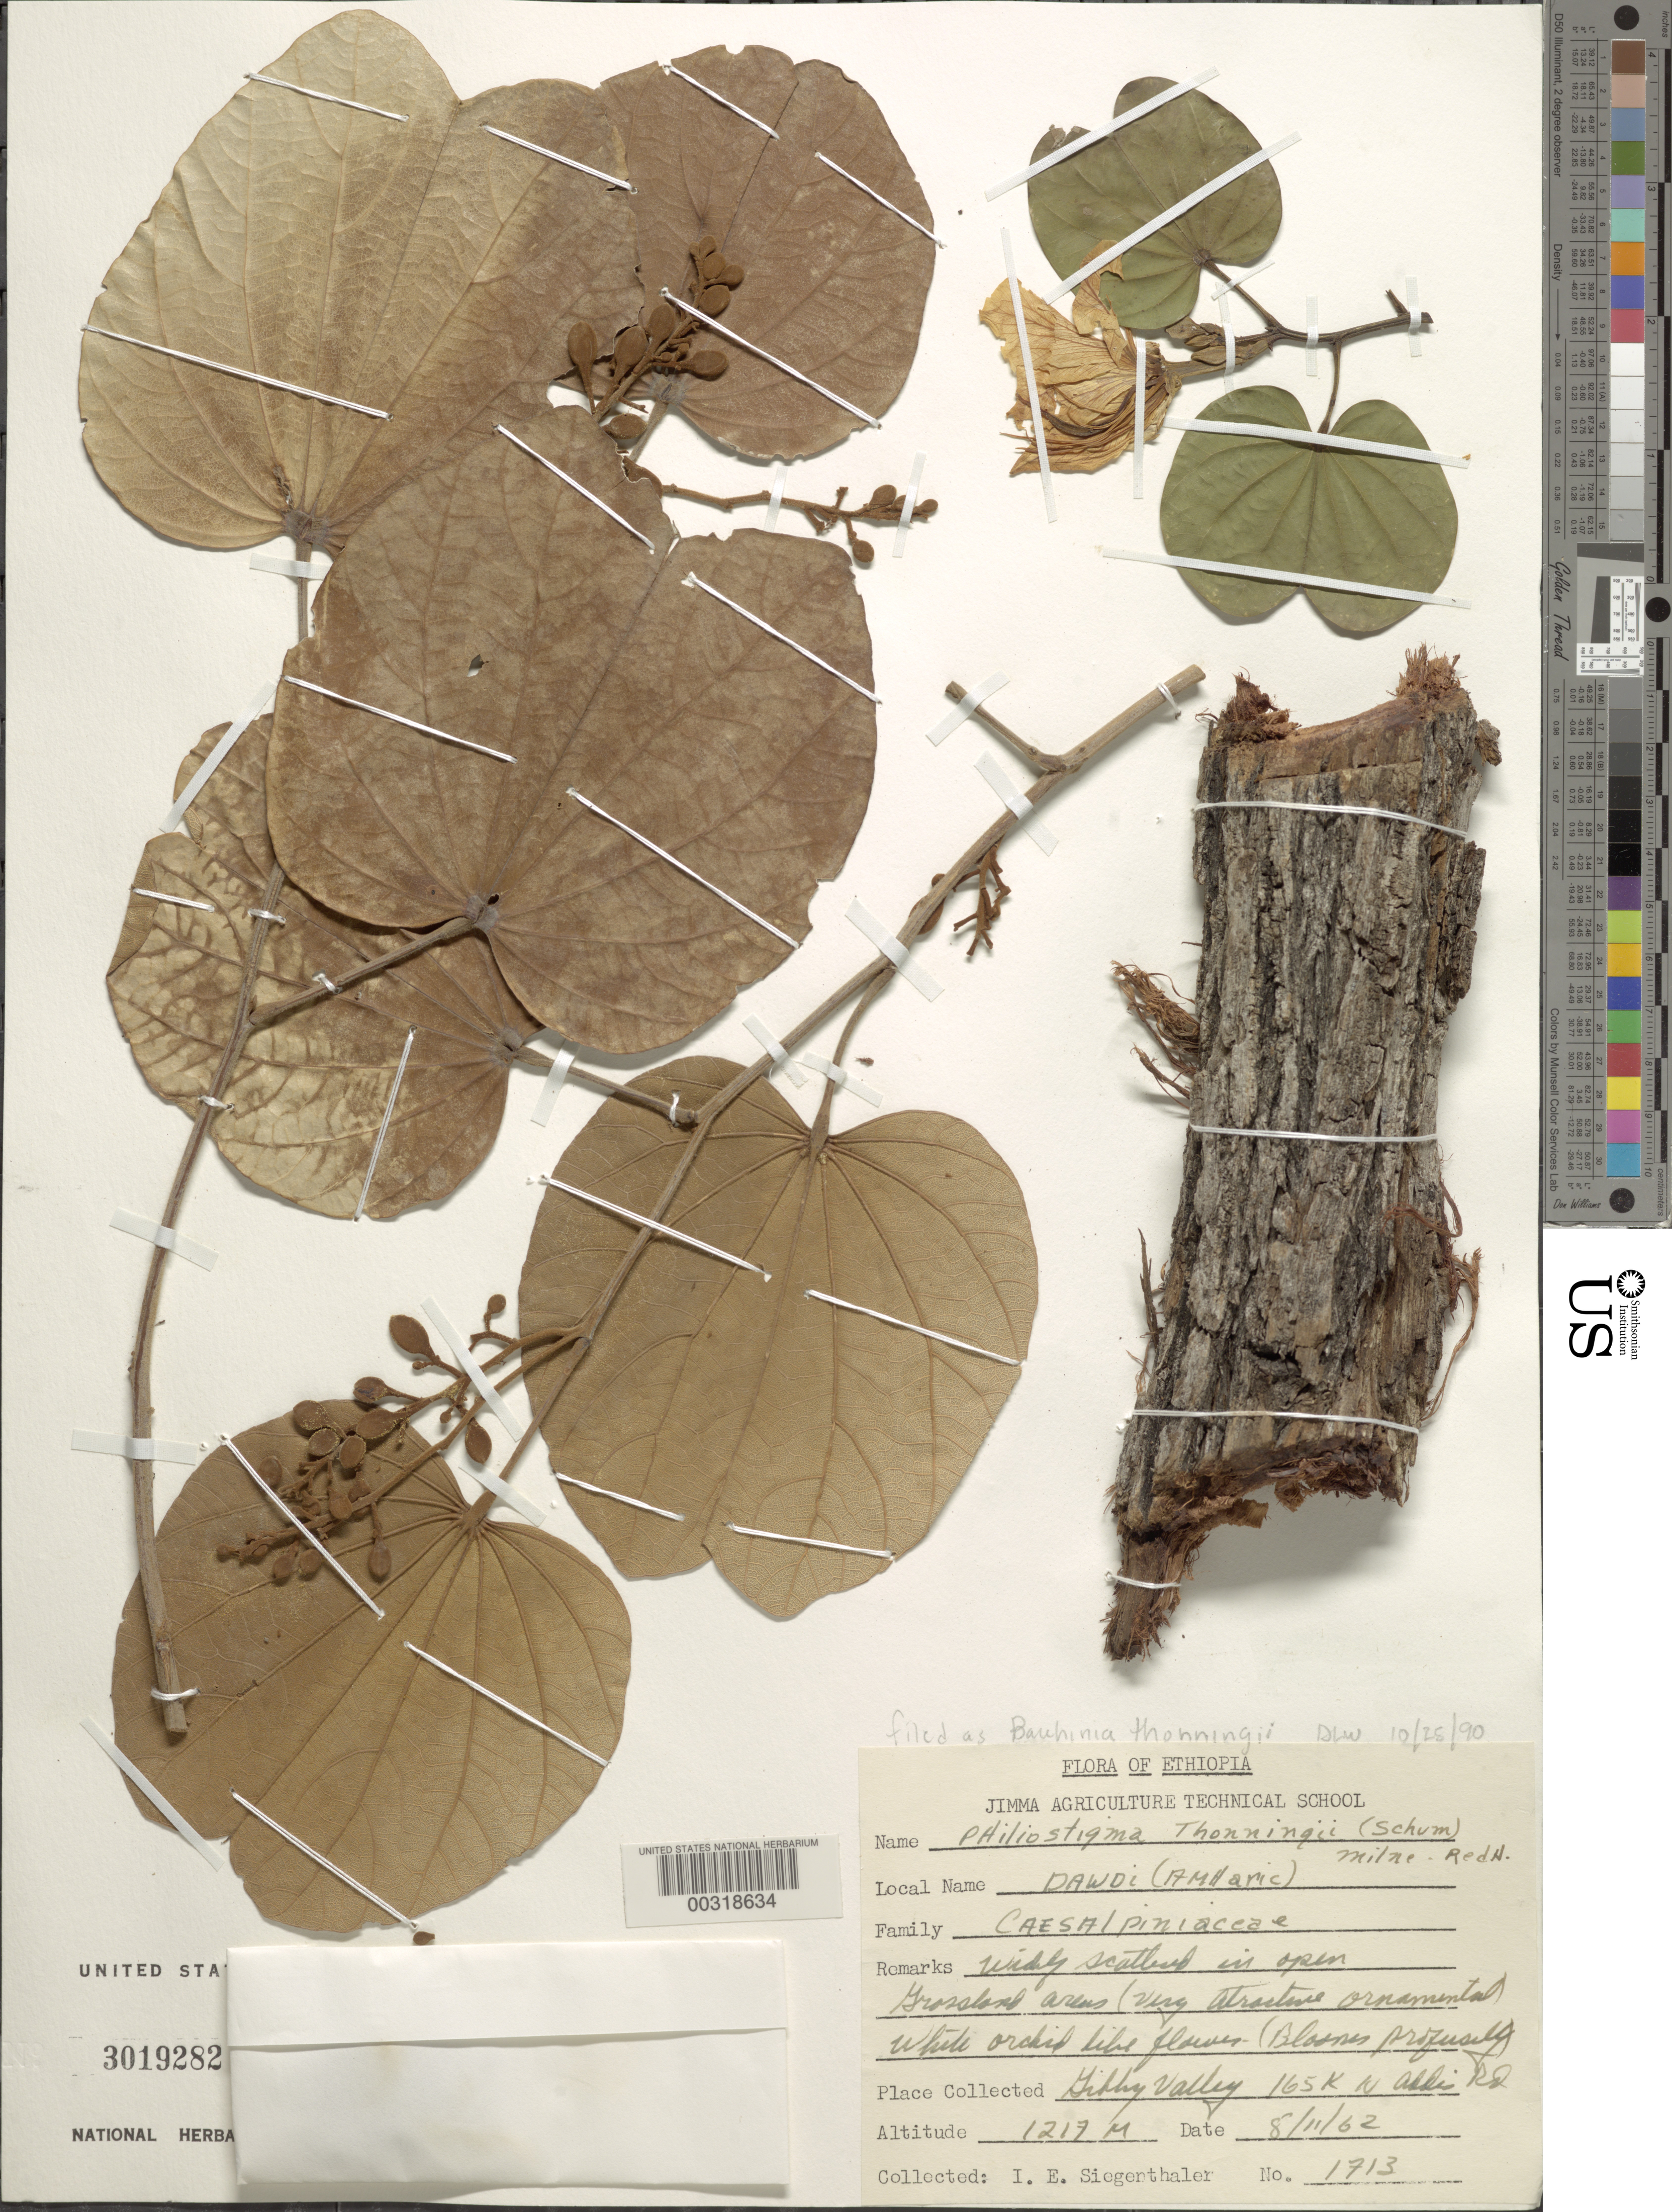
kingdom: Plantae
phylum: Tracheophyta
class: Magnoliopsida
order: Fabales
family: Fabaceae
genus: Piliostigma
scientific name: Piliostigma thonningii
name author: (Schumach.) Milne-Redh.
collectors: I. Siegenthaler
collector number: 1713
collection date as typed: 08 Nov 1963 or 11 Aug 1963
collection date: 1963-08-11 or 1963-11-08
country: Ethiopia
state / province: South West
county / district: Keffa (?)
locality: Gibby valley, 165k n addis rd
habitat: Open grassland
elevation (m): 1217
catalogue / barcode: US 3019282